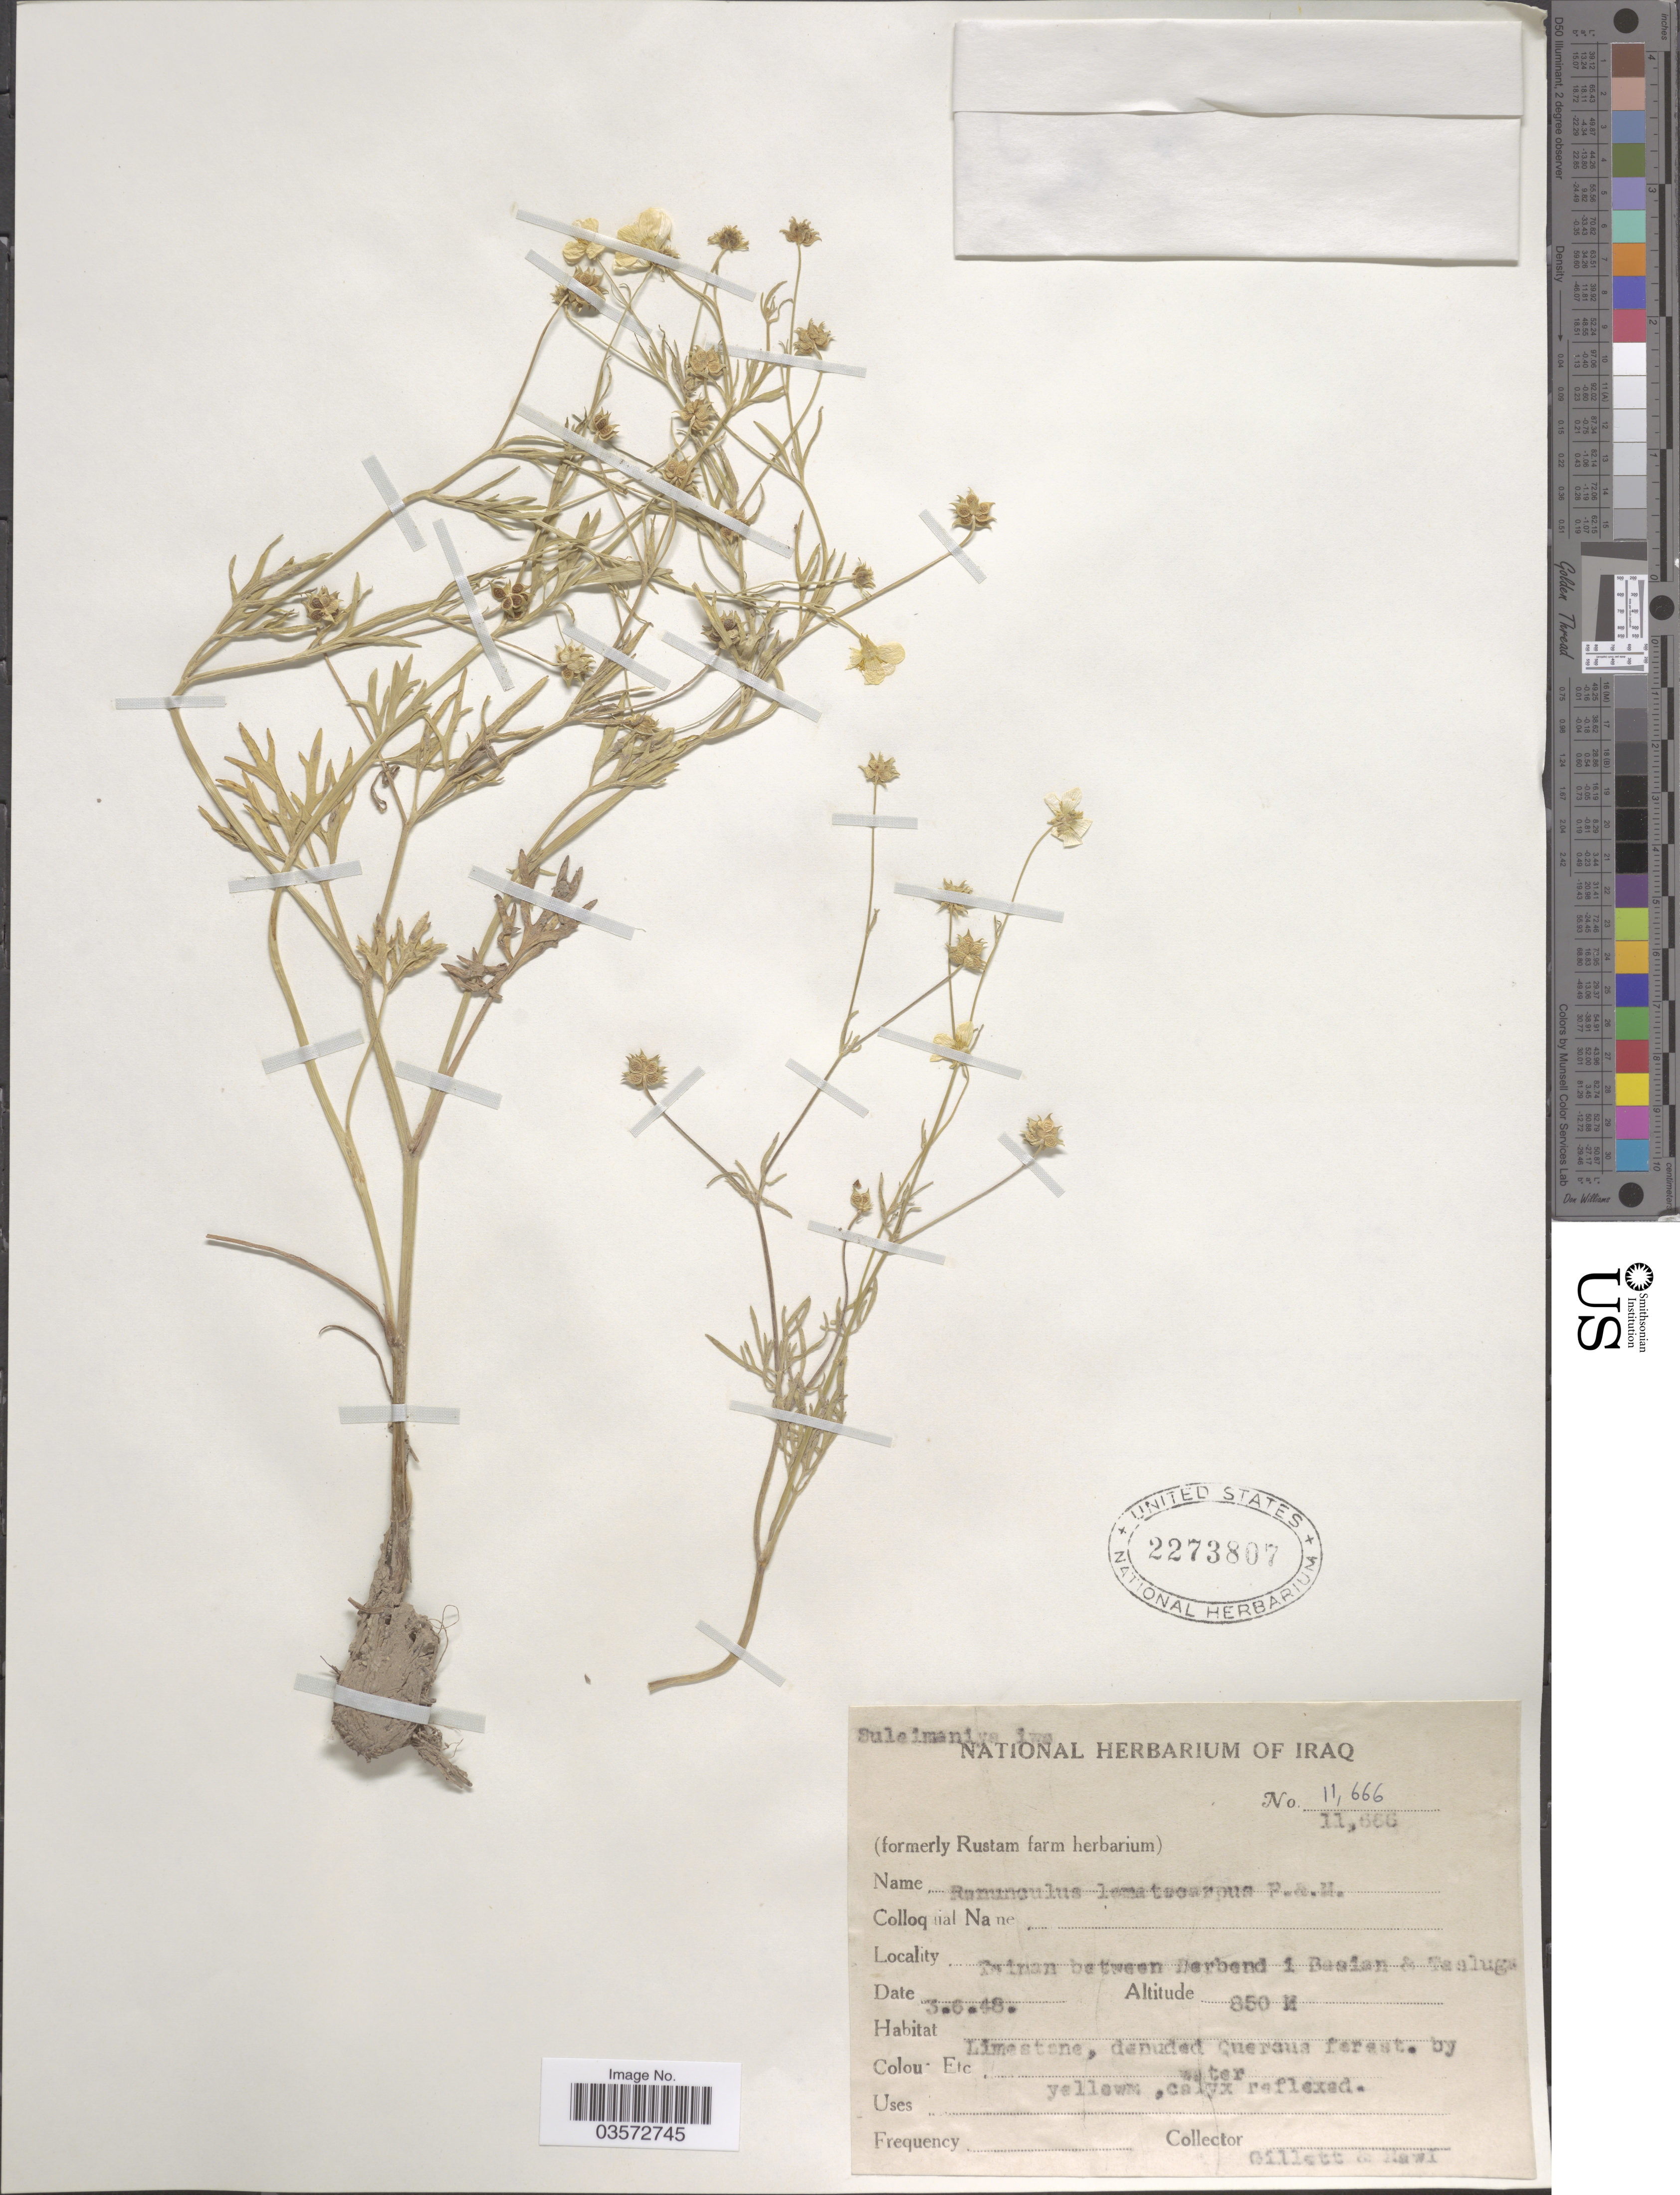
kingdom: Plantae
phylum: Tracheophyta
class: Magnoliopsida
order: Ranunculales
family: Ranunculaceae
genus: Ranunculus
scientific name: Ranunculus lomatocarpus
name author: Fisch. ex A. Spreng.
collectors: Gillett, -- & -. Rawi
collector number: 11666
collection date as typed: Transcribed d/m/y: 3/6/48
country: Iraq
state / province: As Sulaymānīyah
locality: Suleimaniya liwa. Tainan between Derbend i Basian & Tasluga.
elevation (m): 850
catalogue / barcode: US 2273807